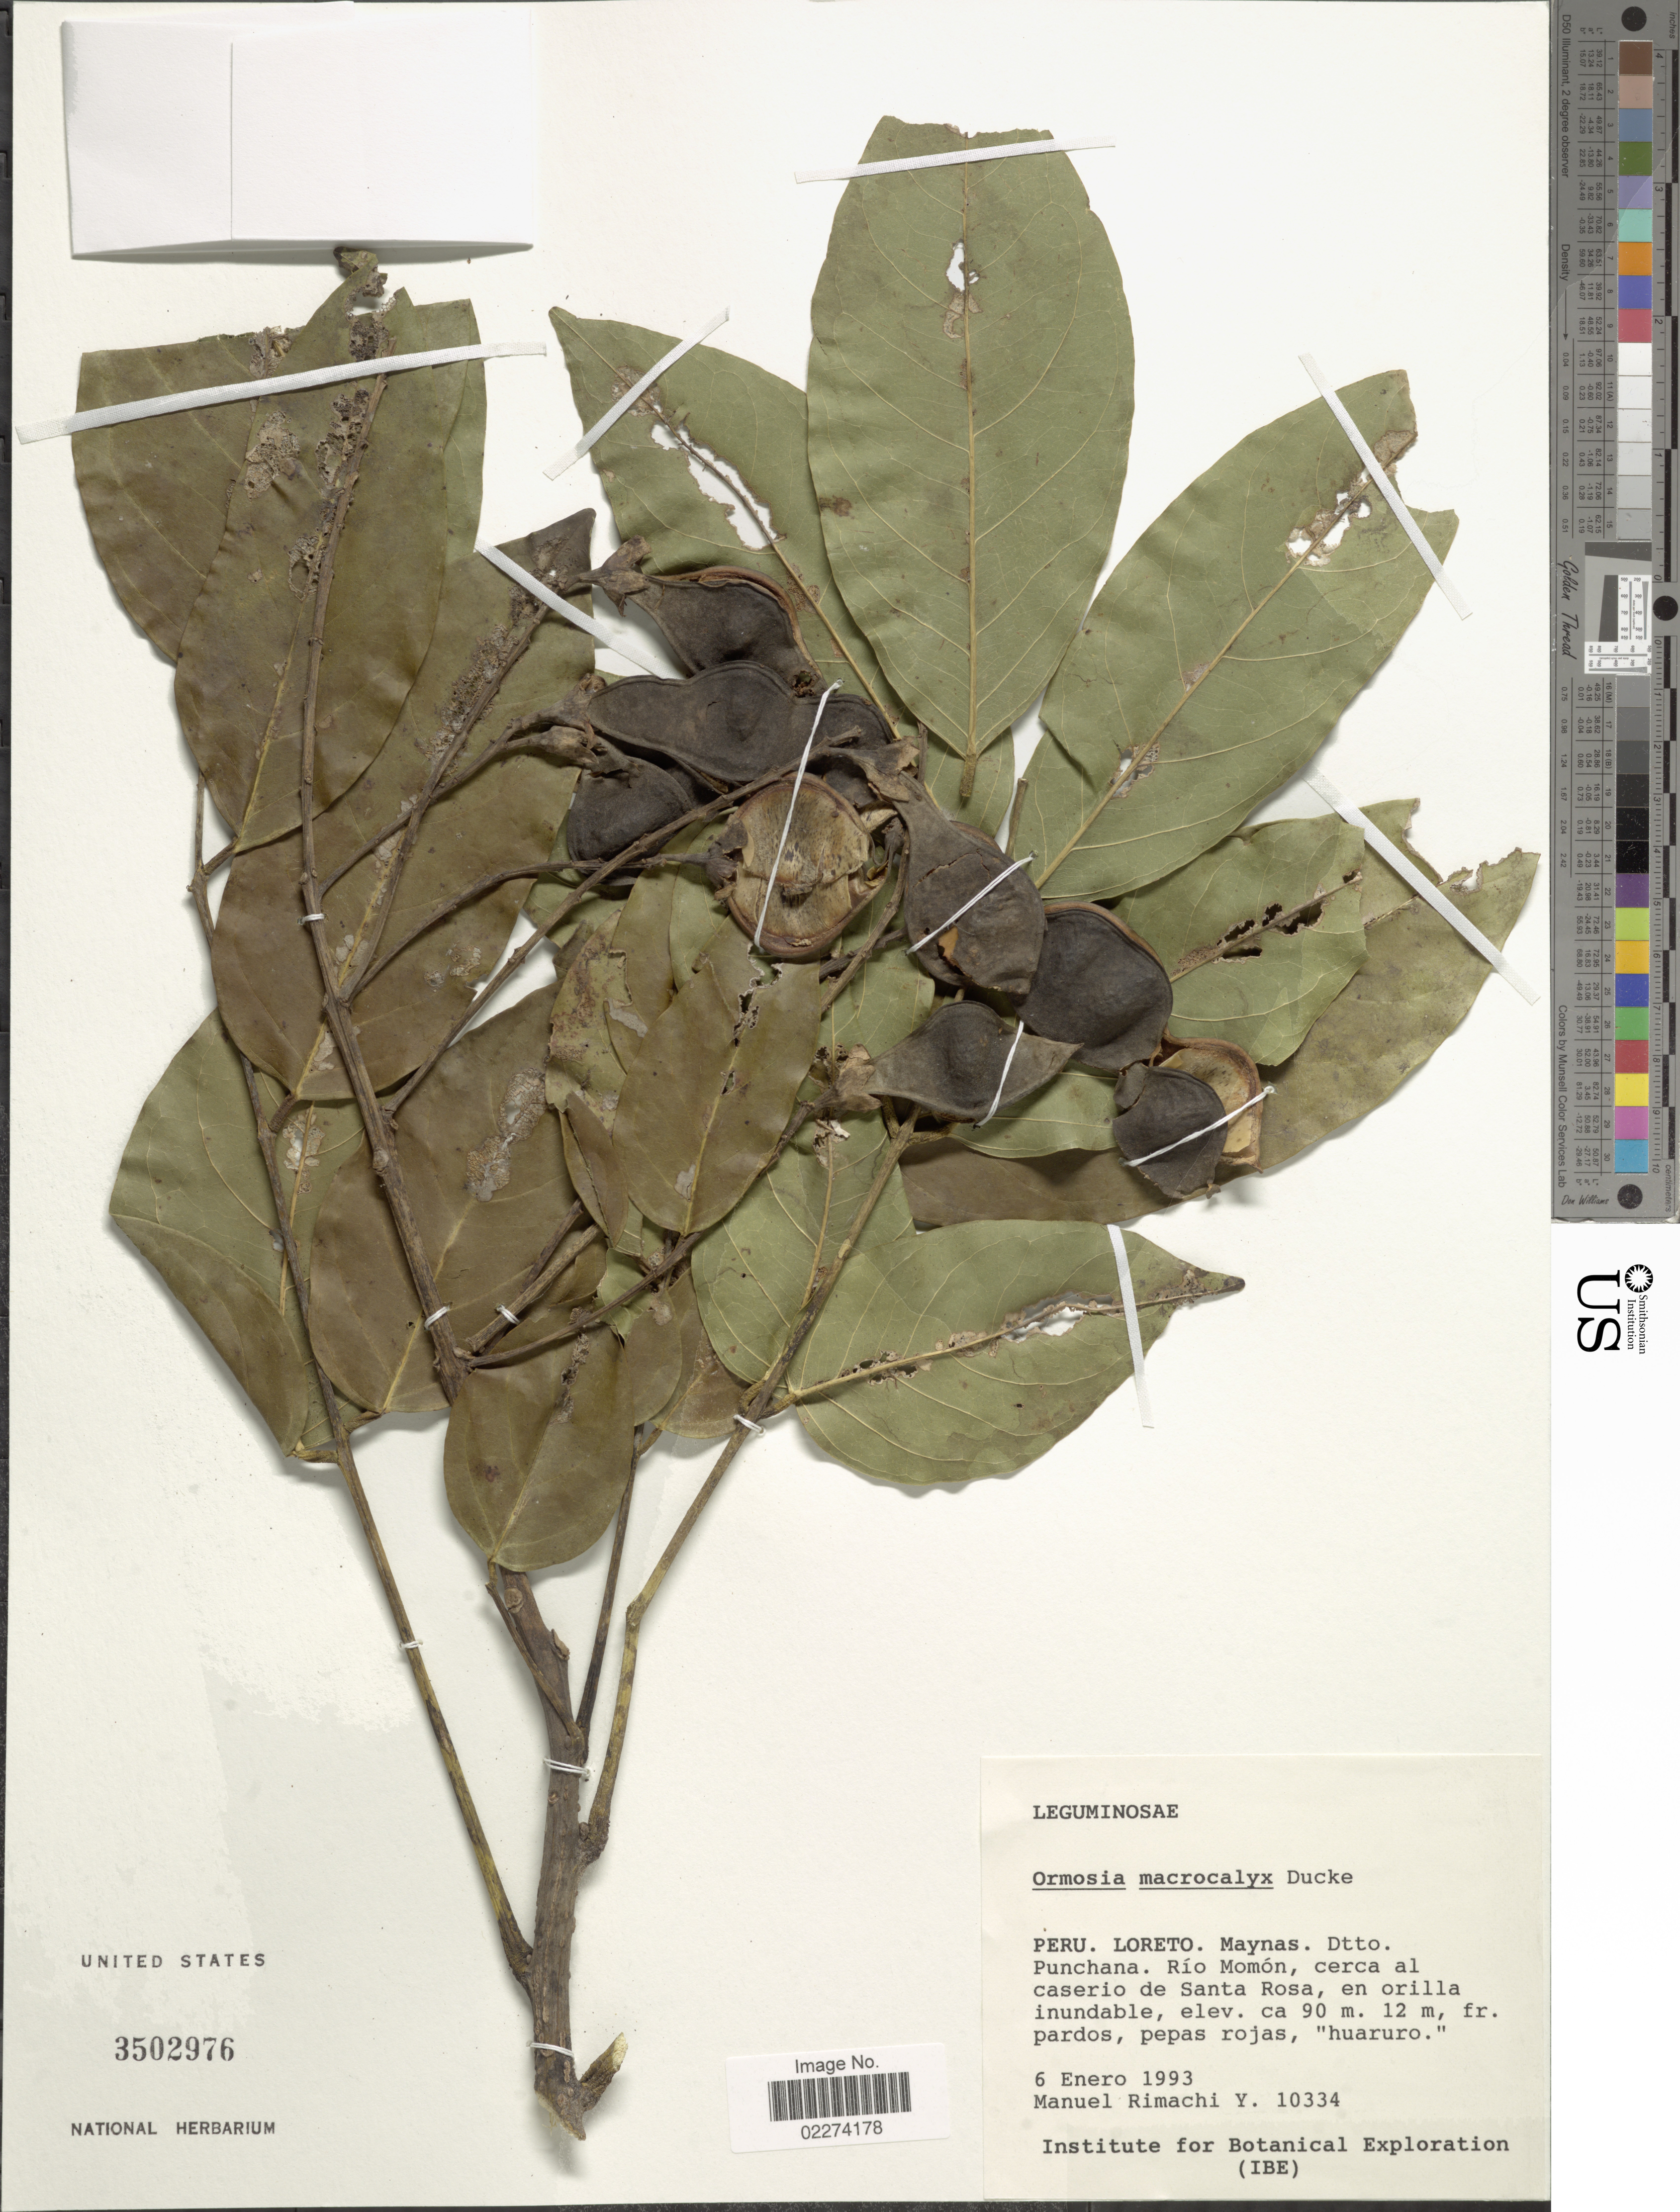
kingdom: Plantae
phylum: Tracheophyta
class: Magnoliopsida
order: Fabales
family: Fabaceae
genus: Ormosia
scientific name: Ormosia macrocalyx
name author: Ducke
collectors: M. Rimachi Y.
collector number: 10334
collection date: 1993-01-06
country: Peru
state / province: Loreto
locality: Maynas, Dtto. Punchana, Rio Momon, cerca al caserio de Santa Rosa, en orilla inundable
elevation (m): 90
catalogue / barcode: US 3502976